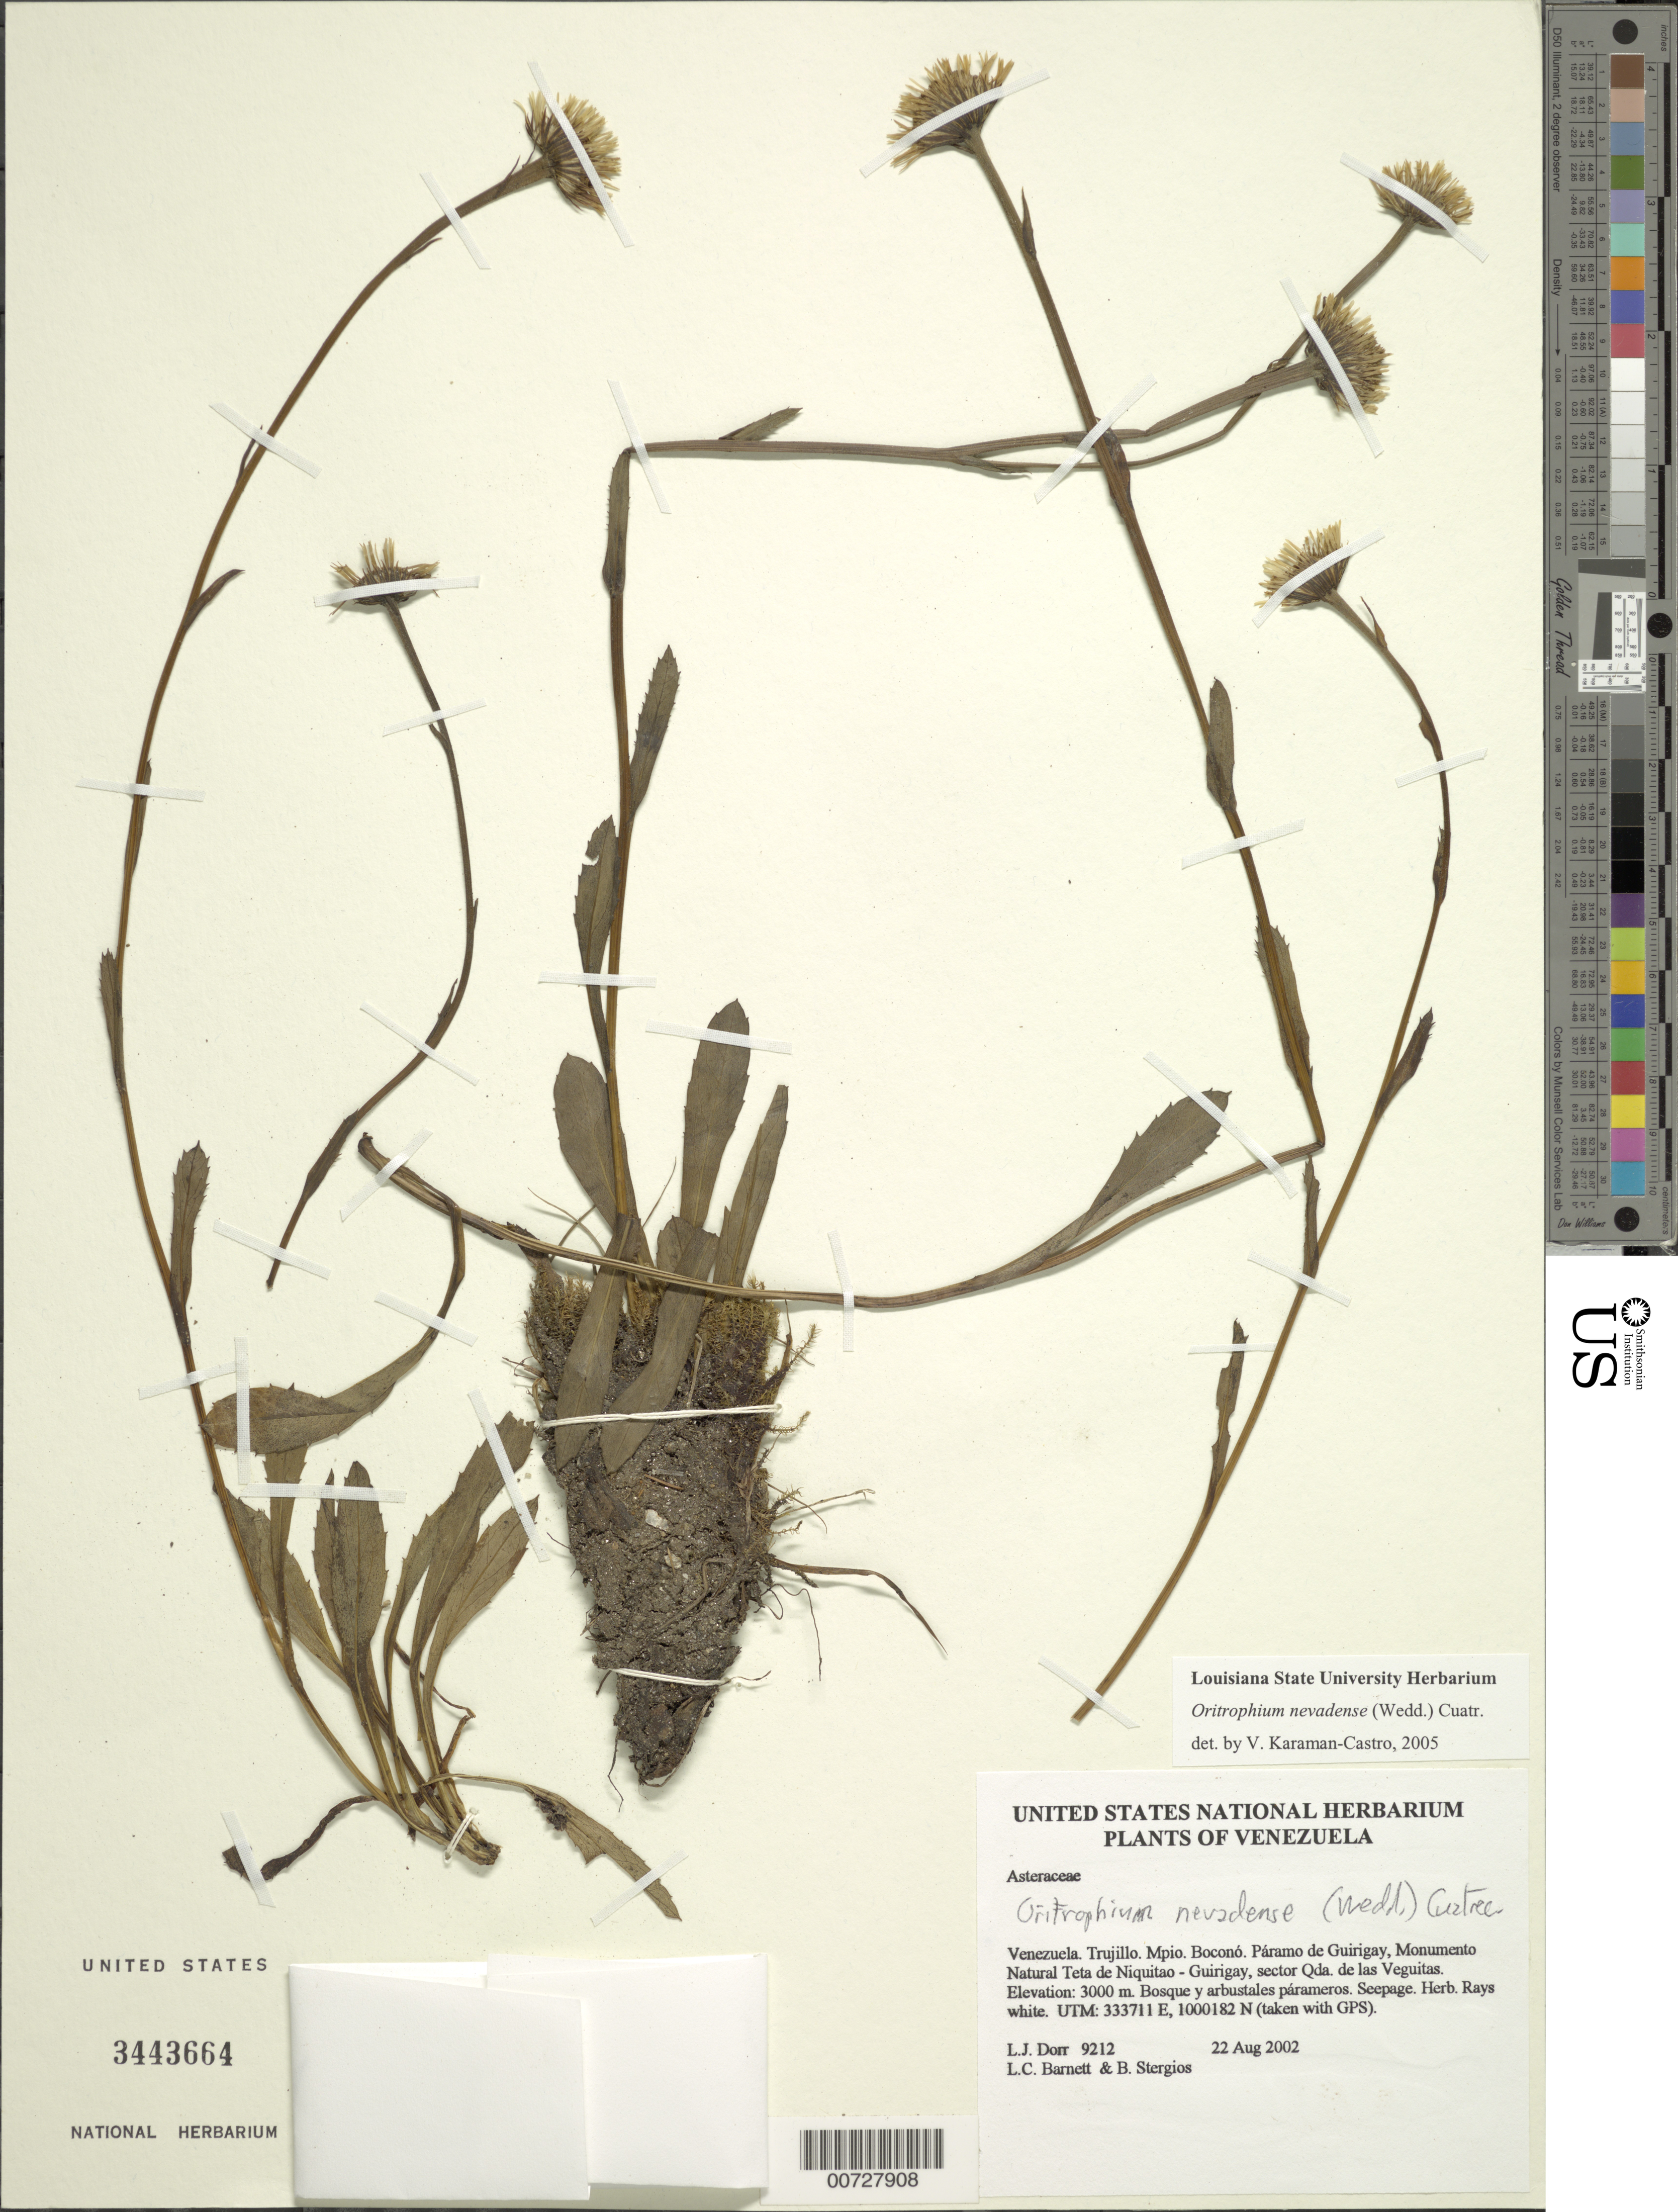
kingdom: Plantae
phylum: Tracheophyta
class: Magnoliopsida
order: Asterales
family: Asteraceae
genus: Oritrophium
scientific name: Oritrophium nevadense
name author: (Wedd.) Cuatrec.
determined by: Robinson, Harold E., (US)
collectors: L. J. Dorr, L. C. Barnett & B. G. Stergios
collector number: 9212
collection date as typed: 22 Aug 2002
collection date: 2002-08-22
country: Venezuela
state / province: Trujillo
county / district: Boconó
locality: Páramo de Guirigay, Monumento Natural Teta de Niquitao - Guirigay, sector Las Veguitas.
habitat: Bosque y arbustales párameros. Seepage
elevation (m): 3000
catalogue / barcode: US 3443664